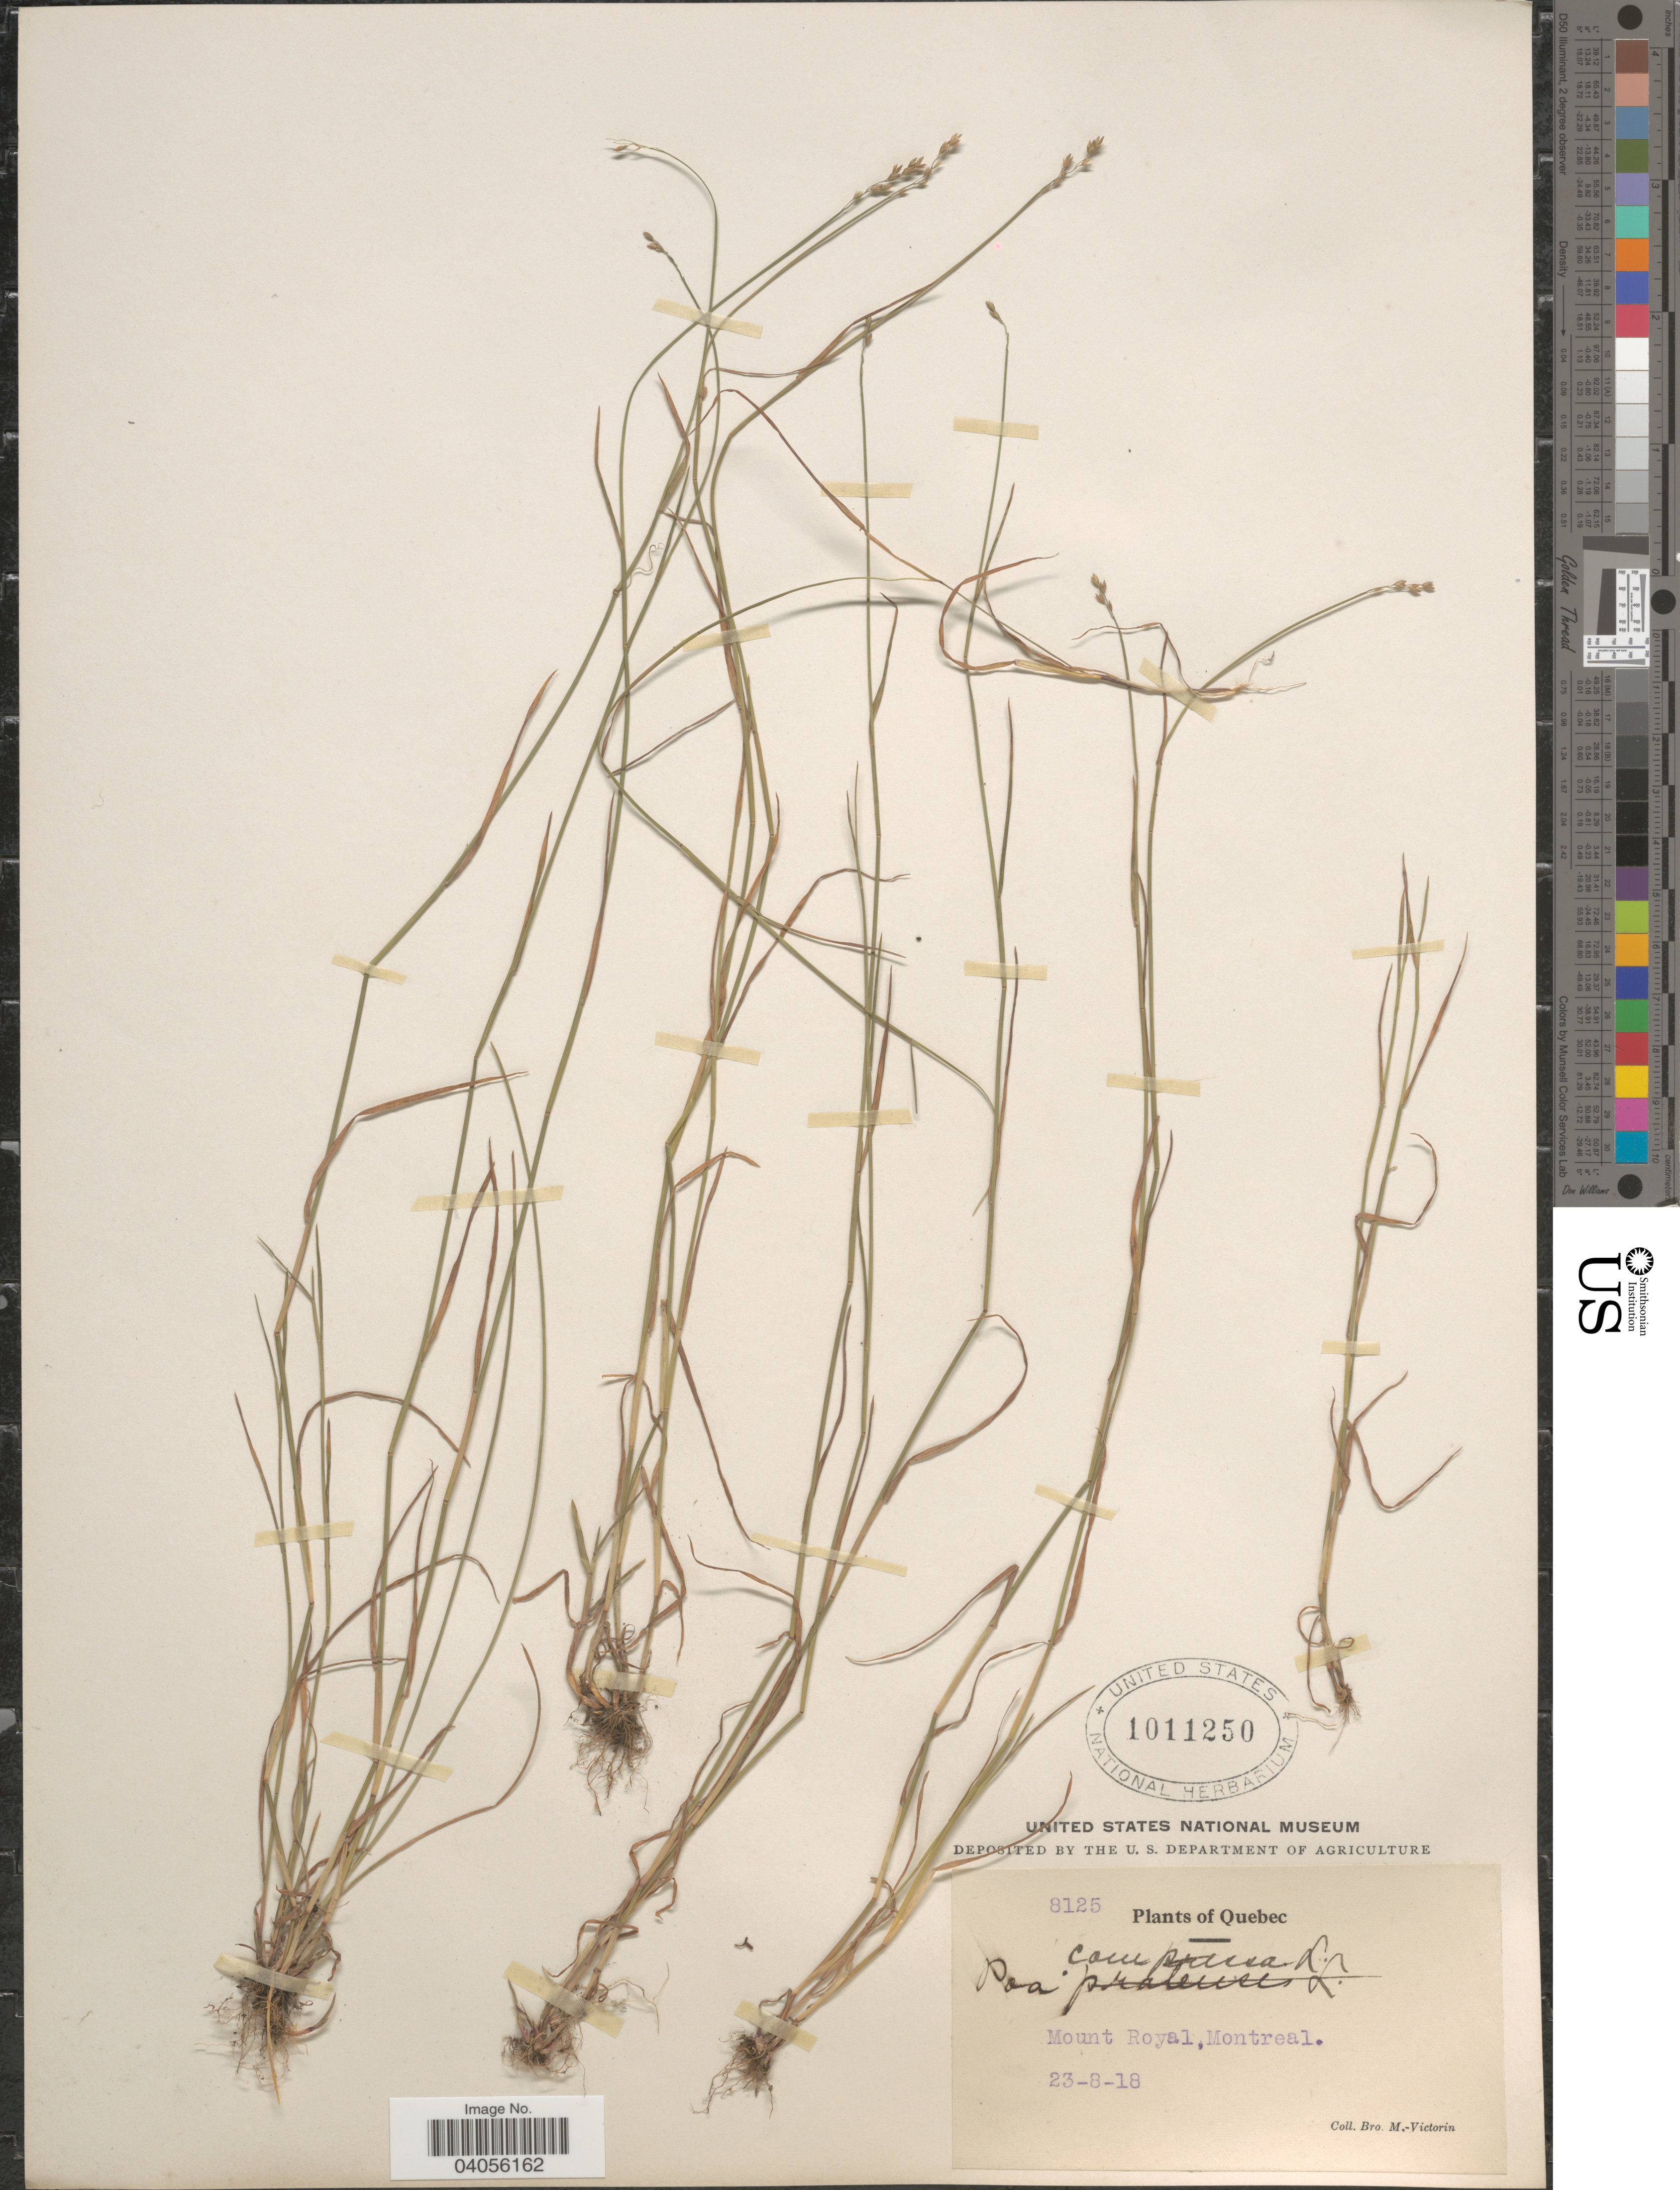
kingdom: Plantae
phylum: Tracheophyta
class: Liliopsida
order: Poales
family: Poaceae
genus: Poa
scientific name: Poa compressa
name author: L.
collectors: Fr. Marie-Victorin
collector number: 8125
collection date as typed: Transcribed d/m/y: 23/8/18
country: Canada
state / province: Quebec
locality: Mount Royal, Montreal.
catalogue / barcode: US 1011250